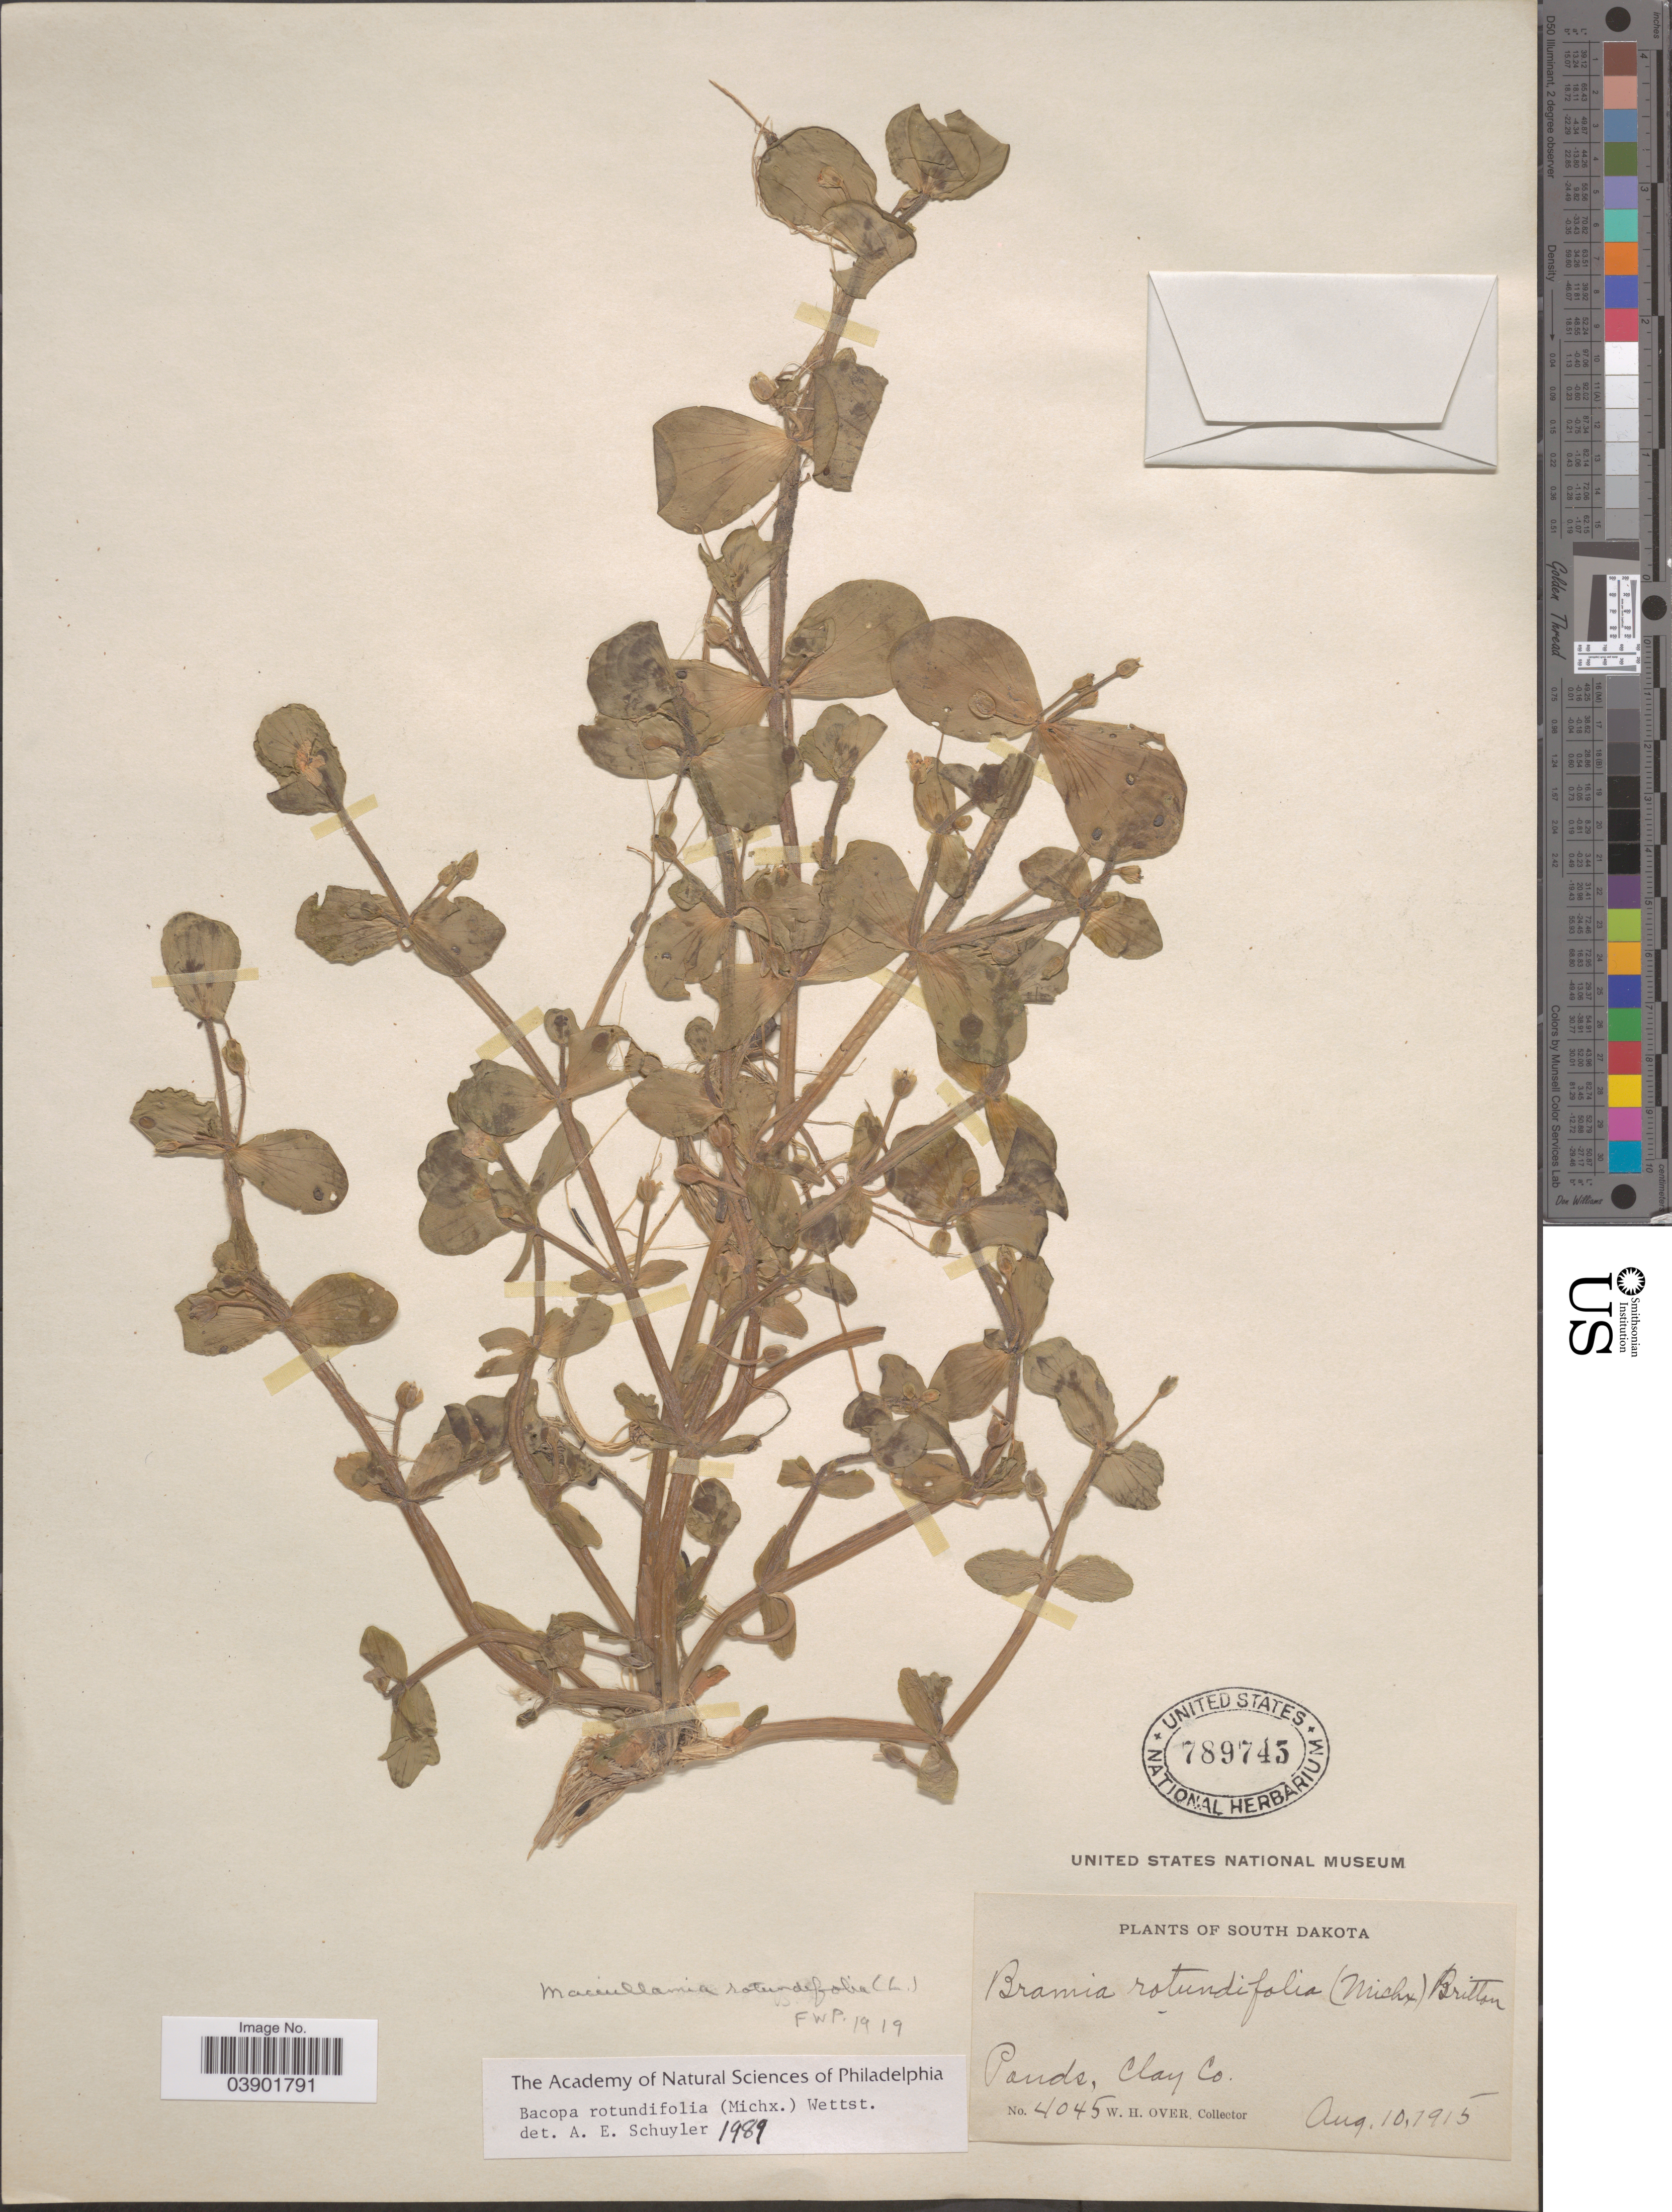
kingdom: Plantae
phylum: Tracheophyta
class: Magnoliopsida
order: Lamiales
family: Plantaginaceae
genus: Bacopa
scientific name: Bacopa rotundifolia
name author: (Michx.) Wettst.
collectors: W. Over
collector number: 4045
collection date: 1915-08-10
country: United States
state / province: South Dakota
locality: Ponds, Clay Co.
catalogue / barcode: US 789745